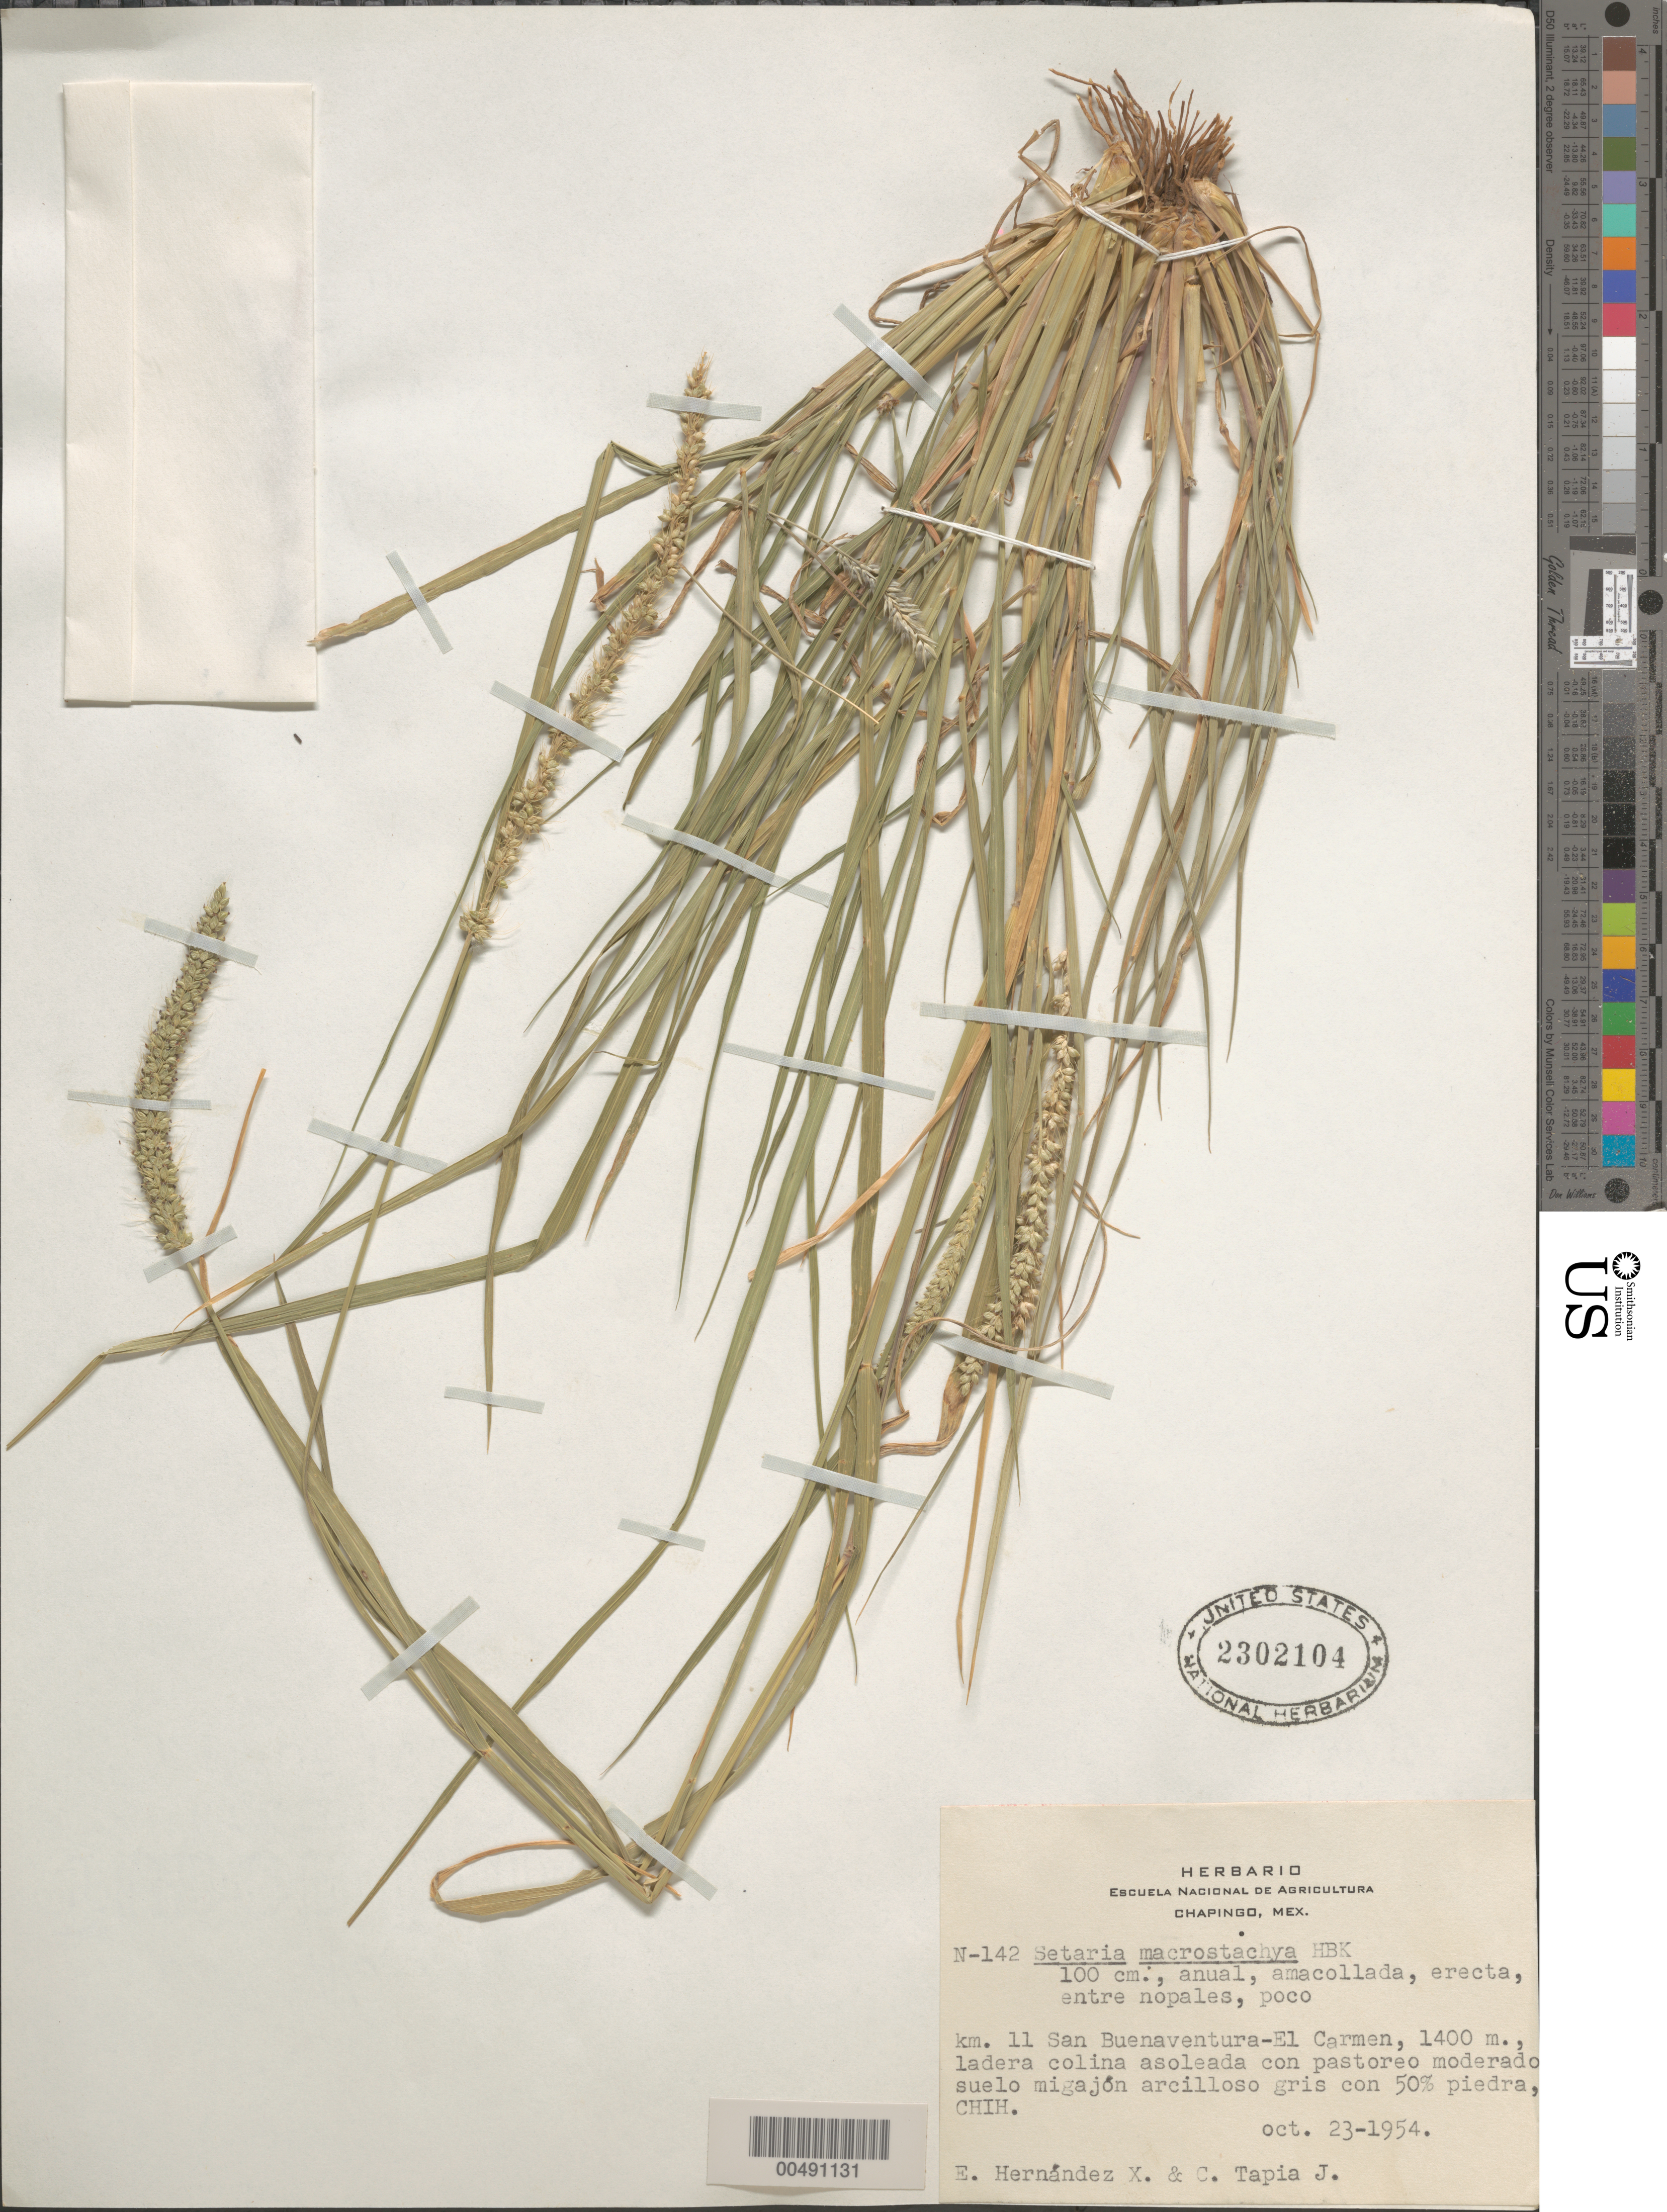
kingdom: Plantae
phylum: Tracheophyta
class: Liliopsida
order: Poales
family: Poaceae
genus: Setaria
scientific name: Setaria macrostachya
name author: Kunth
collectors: E. I. Hernández-X. & C. Tapia-J.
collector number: N-142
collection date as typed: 23 Oct 1954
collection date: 1954-10-23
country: Mexico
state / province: Chihuahua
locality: Km 11 San Buenaventura-El Carmen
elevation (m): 1400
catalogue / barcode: US 2302104